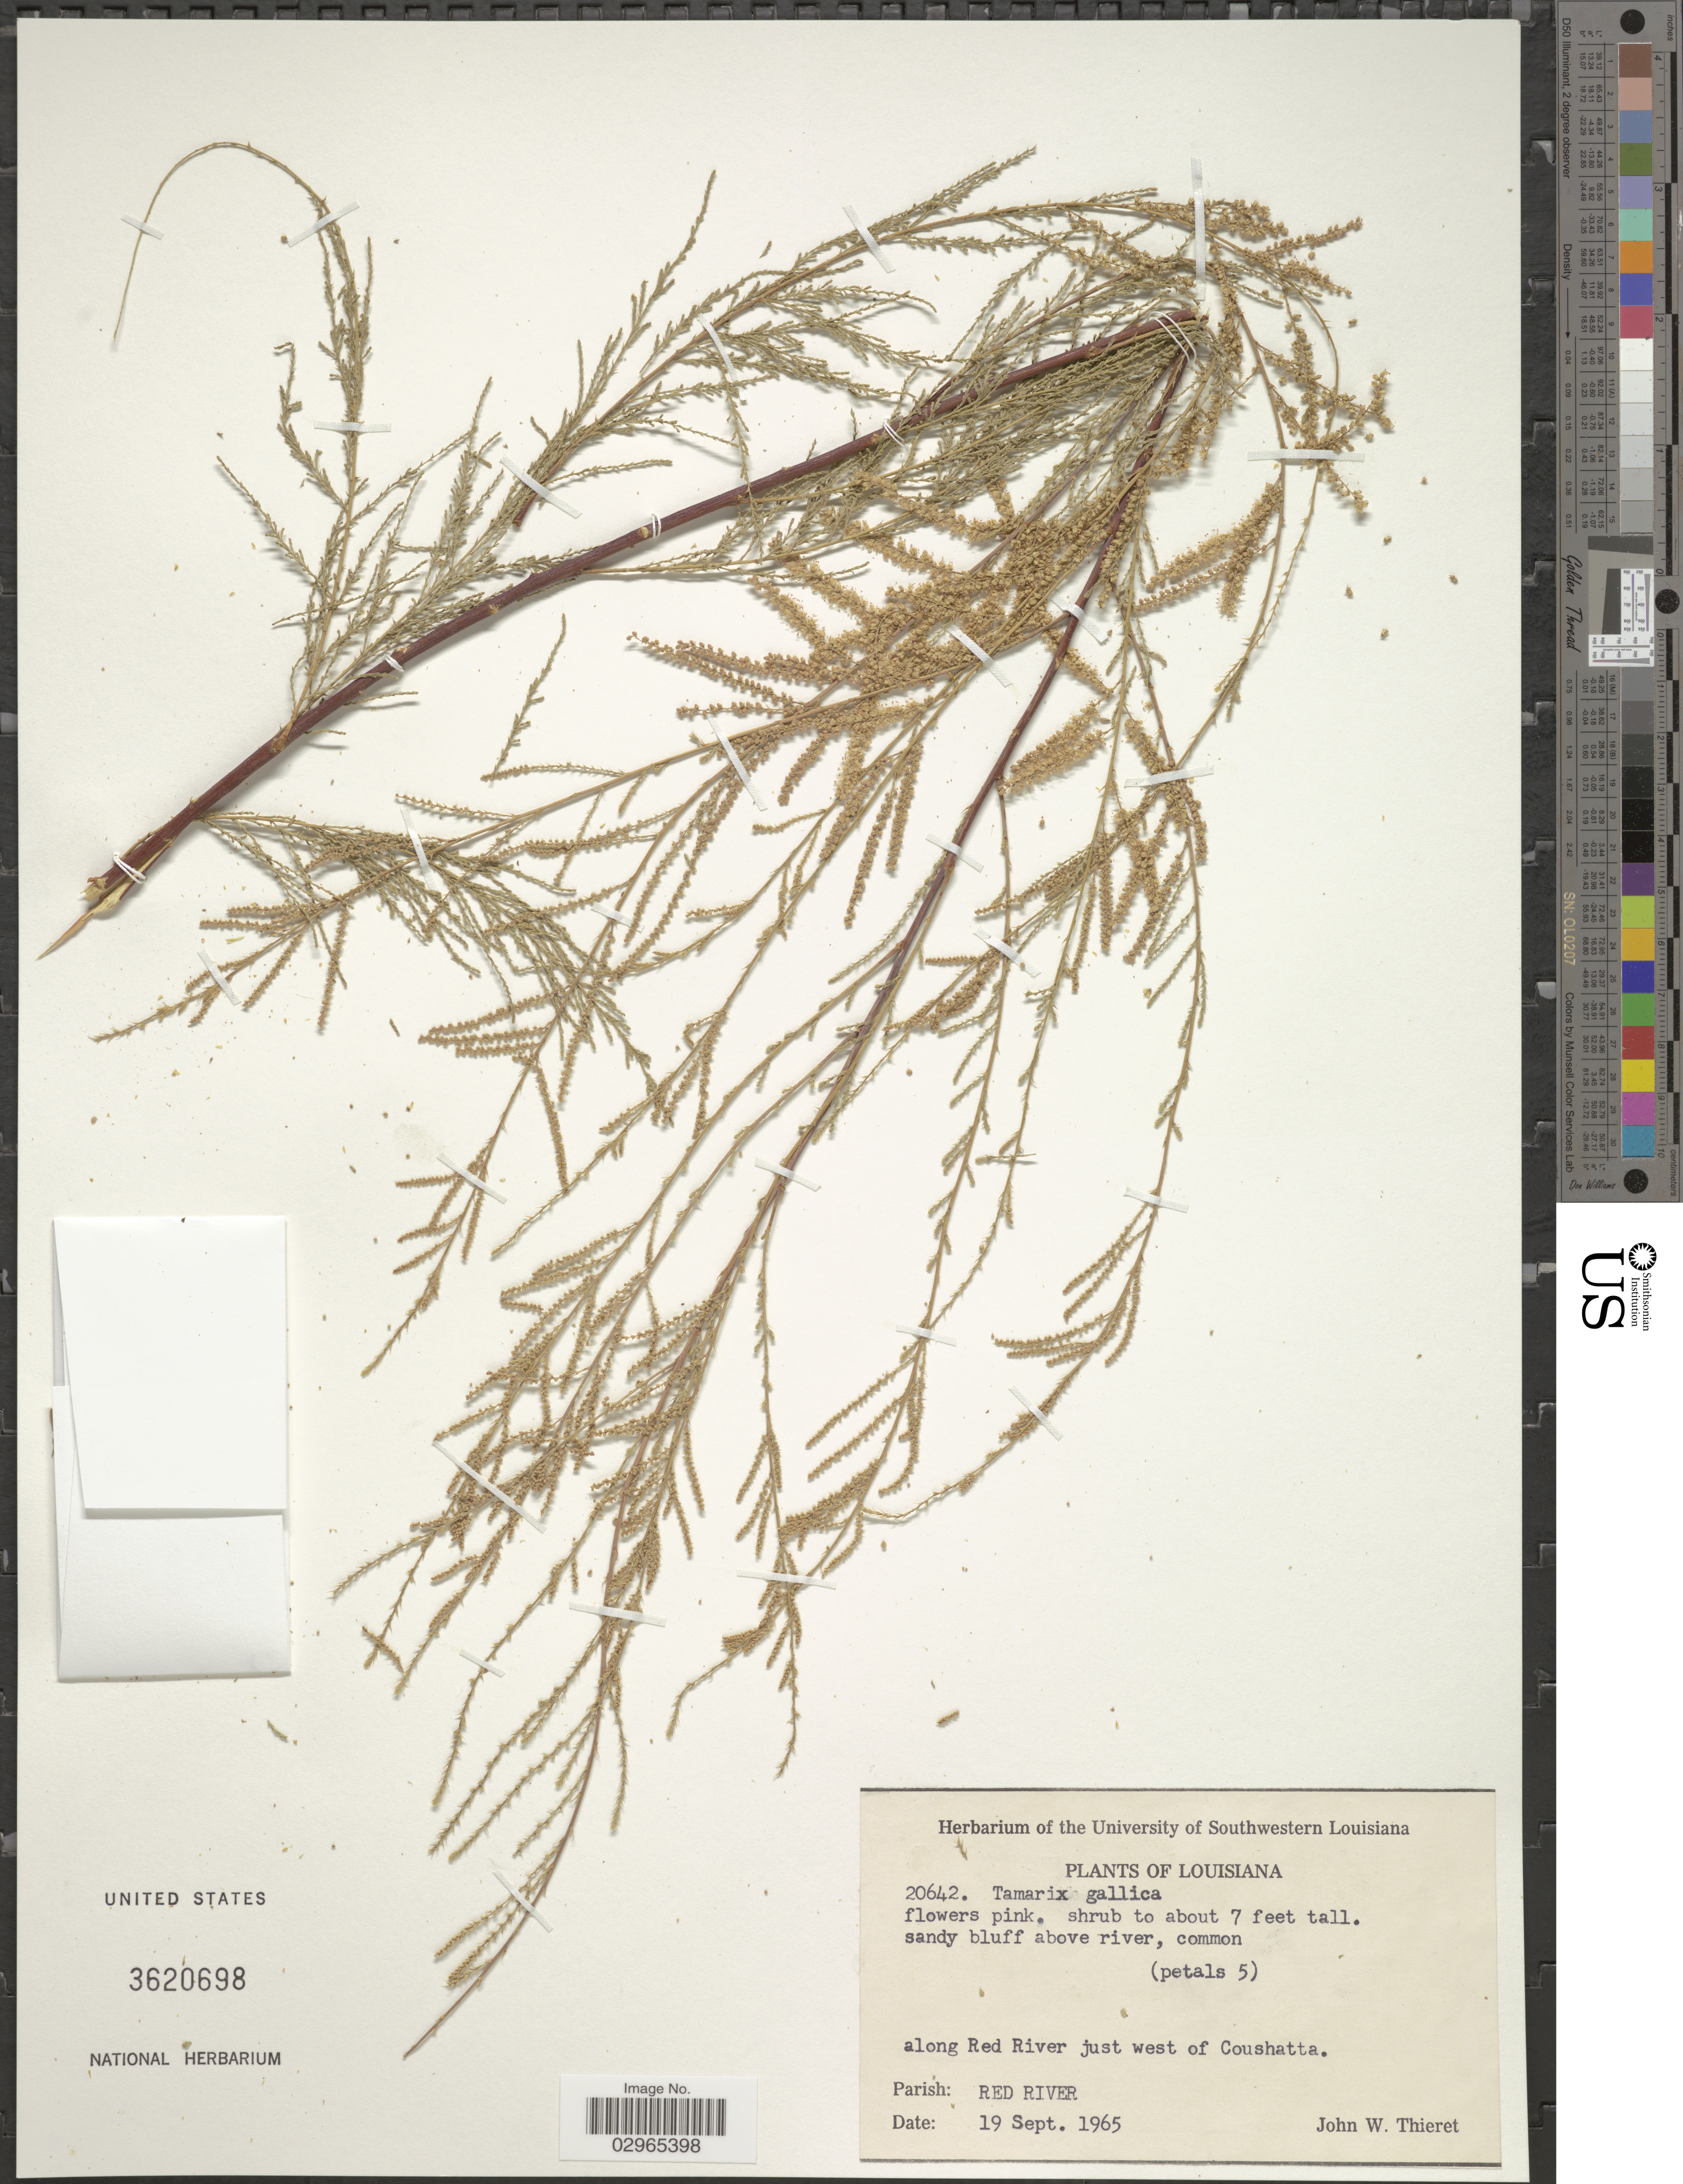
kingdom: Plantae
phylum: Tracheophyta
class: Magnoliopsida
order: Caryophyllales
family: Tamaricaceae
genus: Tamarix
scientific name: Tamarix gallica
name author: L.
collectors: J. W. Thieret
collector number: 20642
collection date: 1965-09-19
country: United States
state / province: Louisiana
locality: Along Red River just west of Coushatta. Parish: Red River.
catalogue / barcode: US 3620698